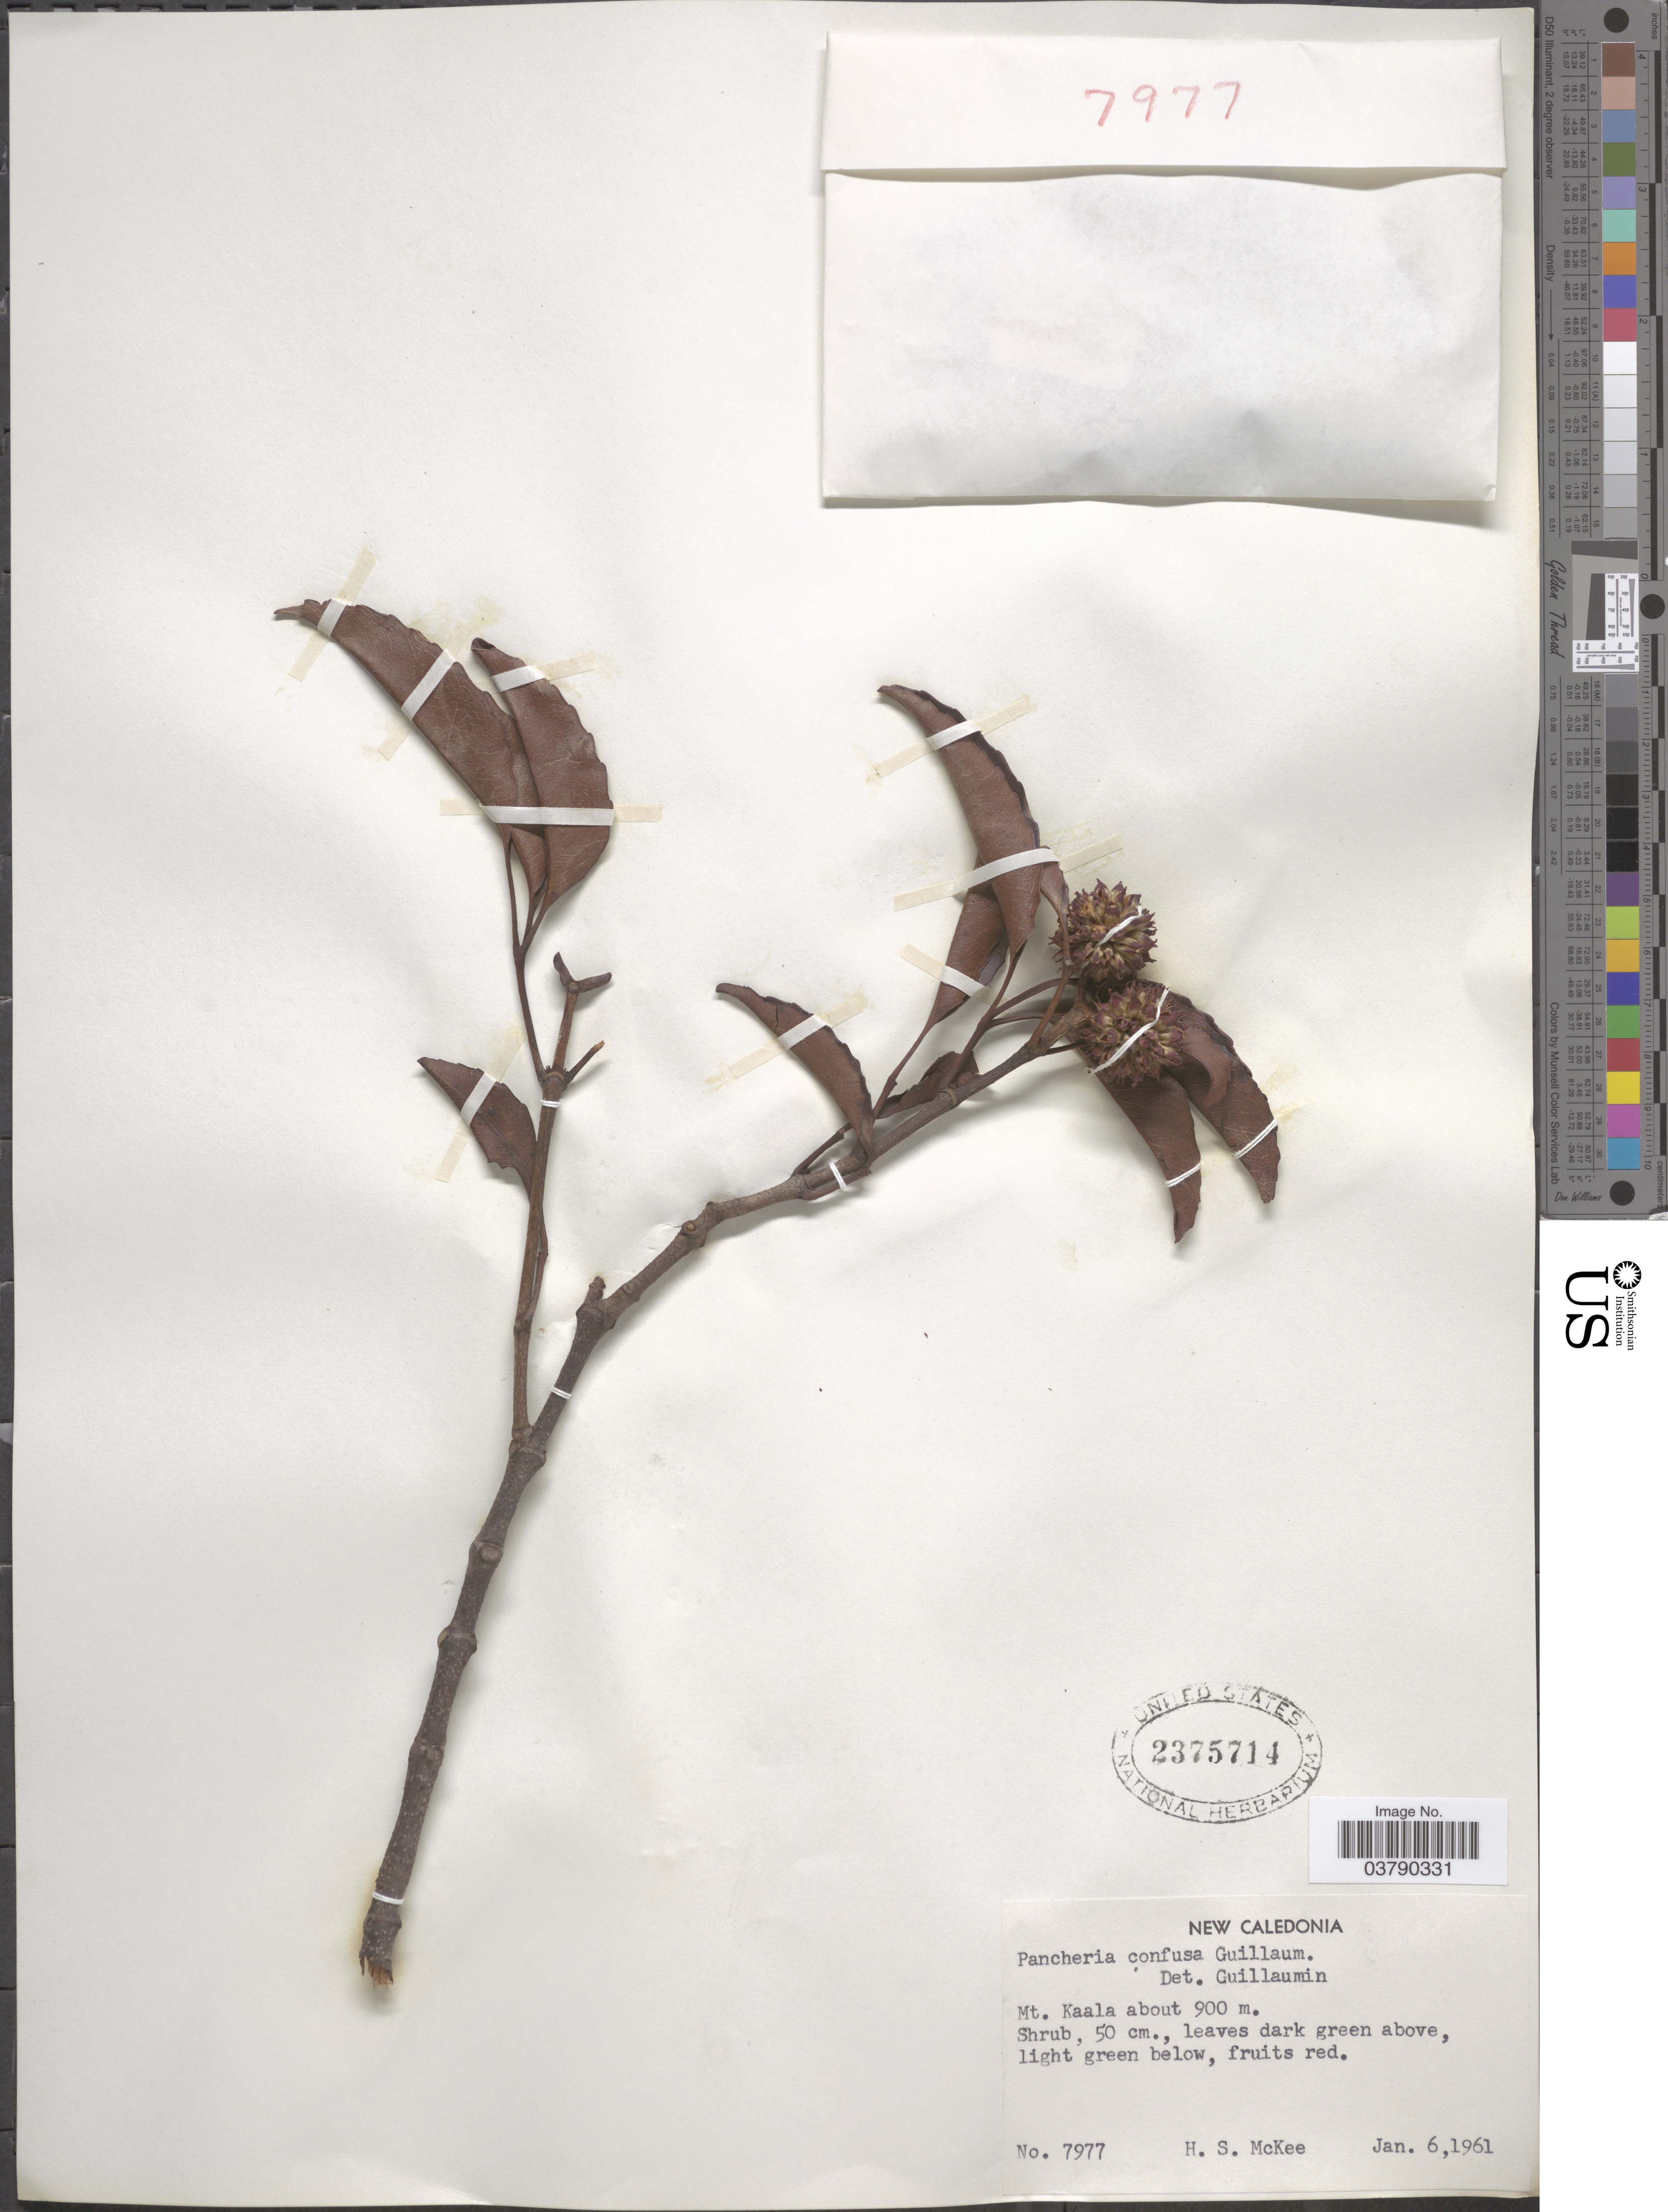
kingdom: Plantae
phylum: Tracheophyta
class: Magnoliopsida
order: Oxalidales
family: Cunoniaceae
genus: Pancheria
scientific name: Pancheria confusa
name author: Guillaumin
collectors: H. S. McKee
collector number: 7977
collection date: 1961-01-06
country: New Caledonia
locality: Mt. Kaala.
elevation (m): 900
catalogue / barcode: US 2375714